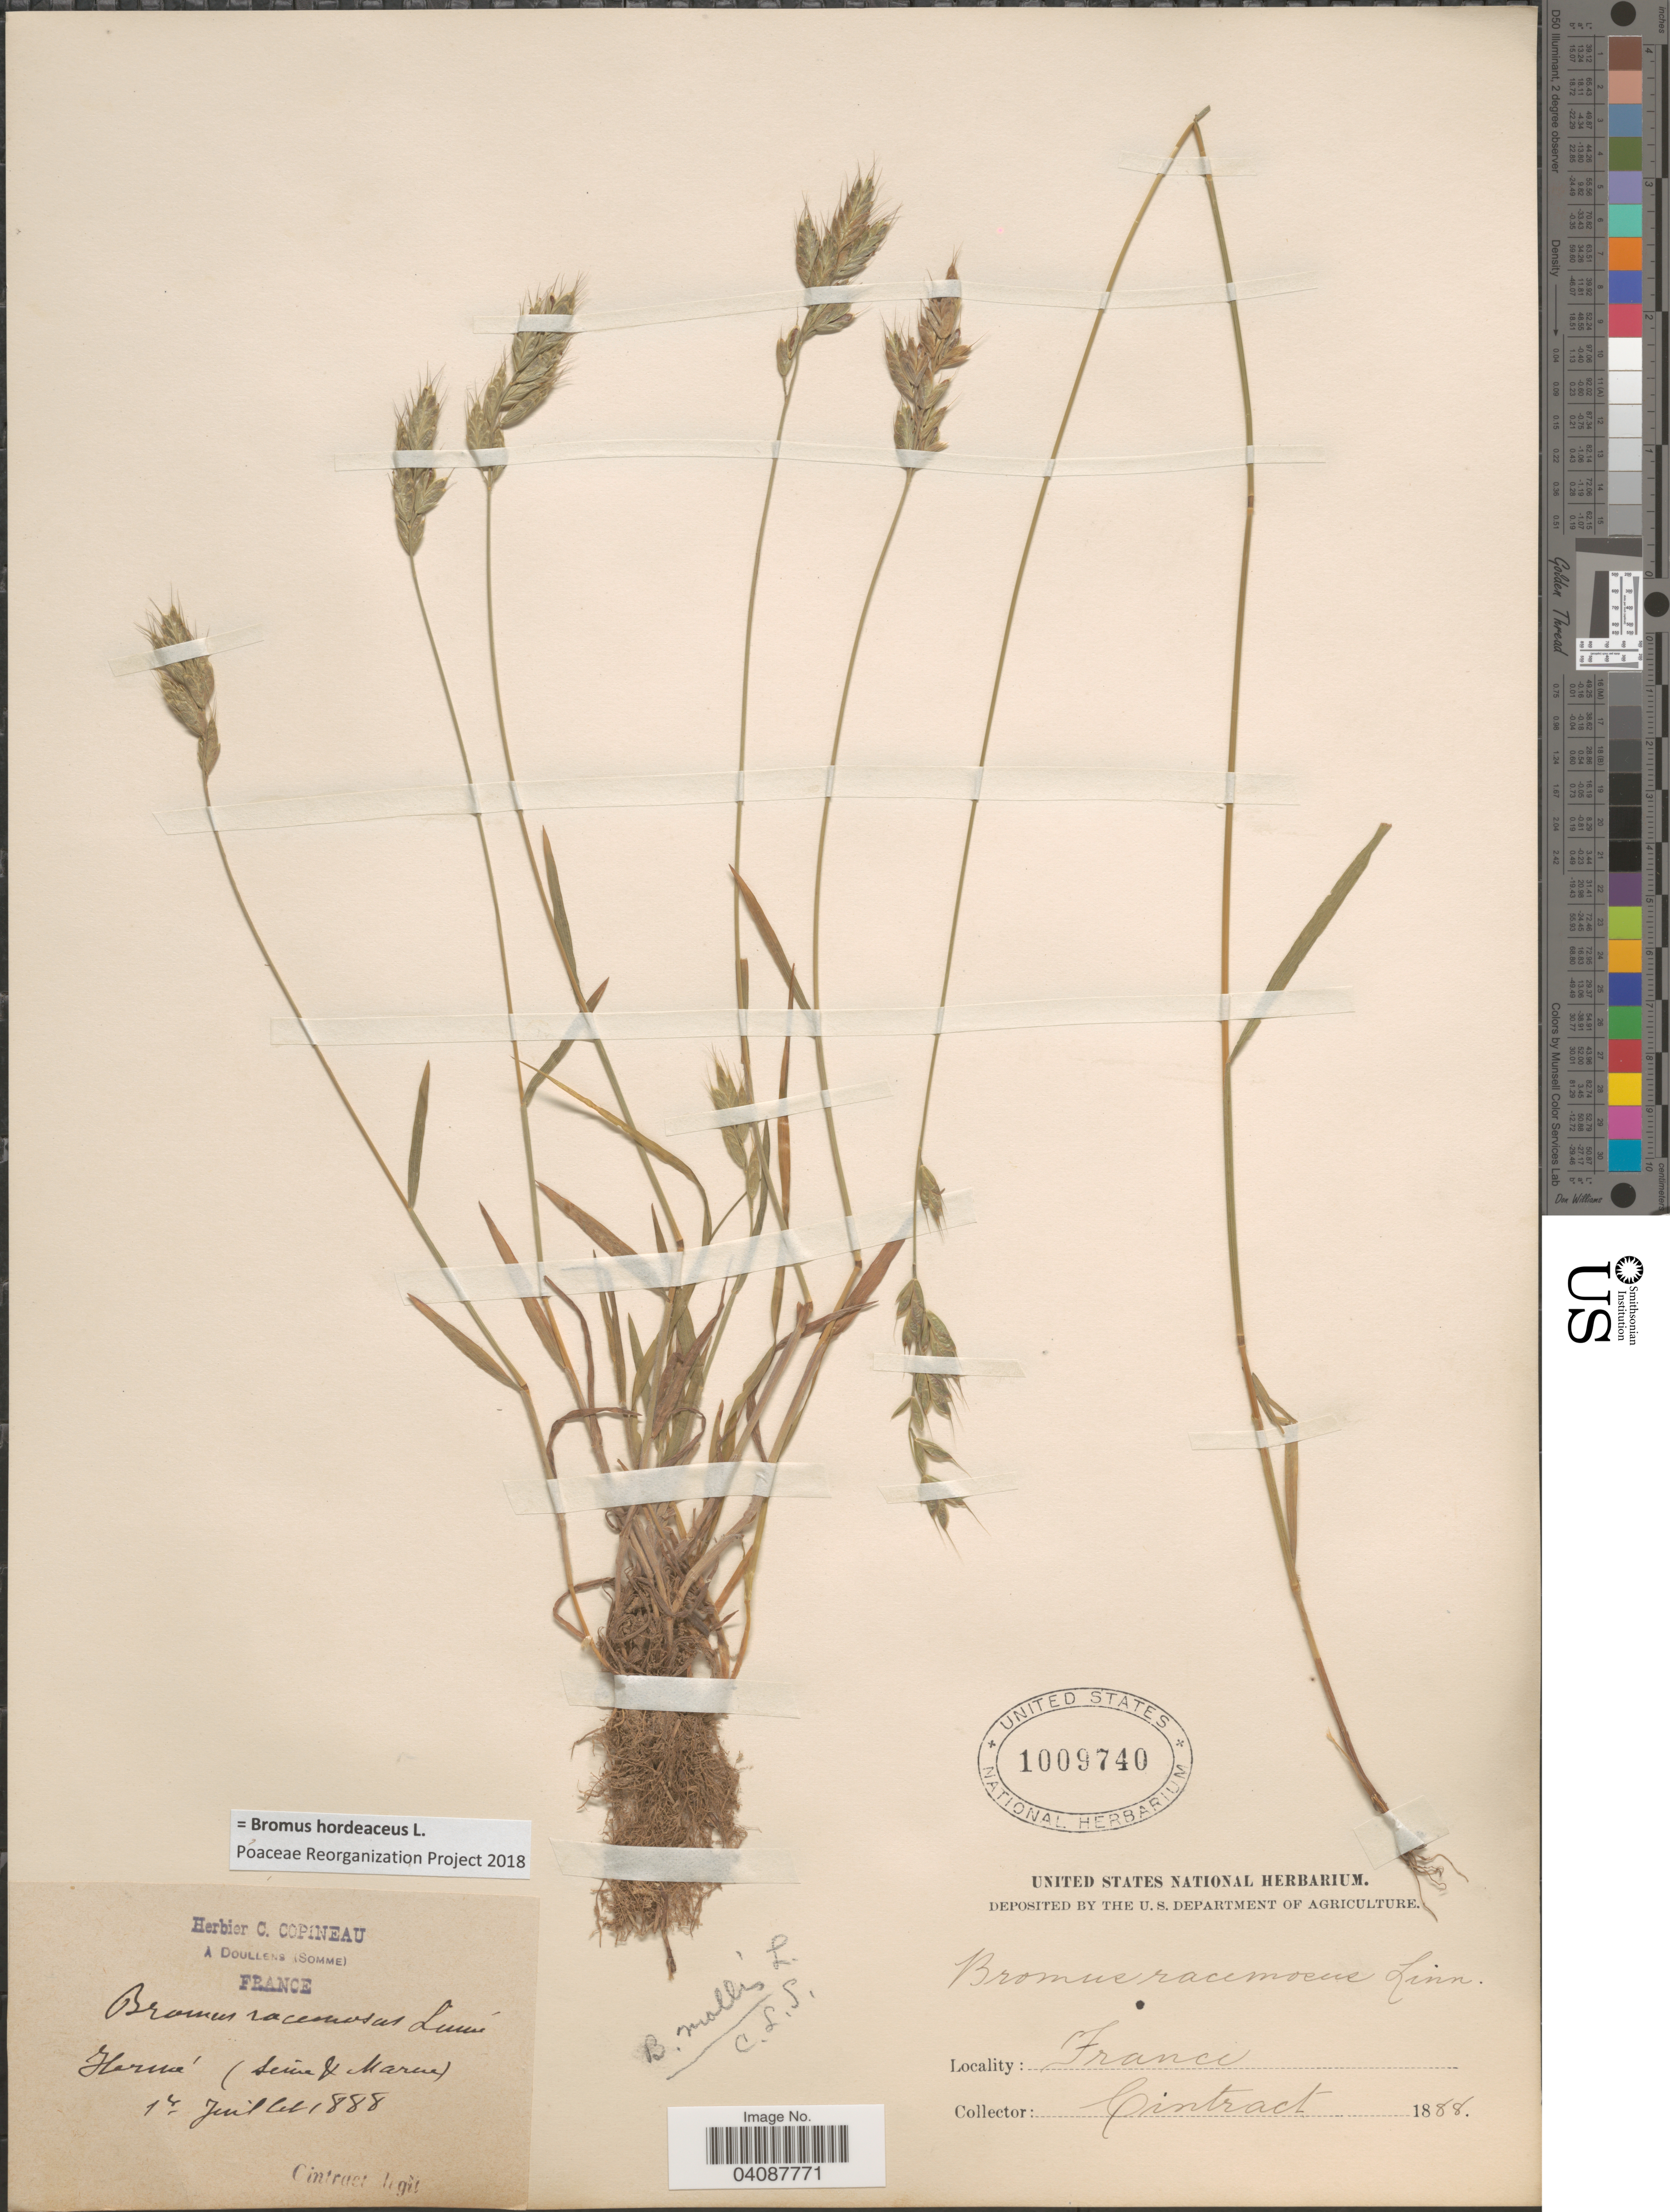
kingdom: Plantae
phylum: Tracheophyta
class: Liliopsida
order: Poales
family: Poaceae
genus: Bromus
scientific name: Bromus hordeaceus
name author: L.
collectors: Cintract, --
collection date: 1888-07-18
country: France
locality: Hericé (Seine & Marne).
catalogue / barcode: US 1009740